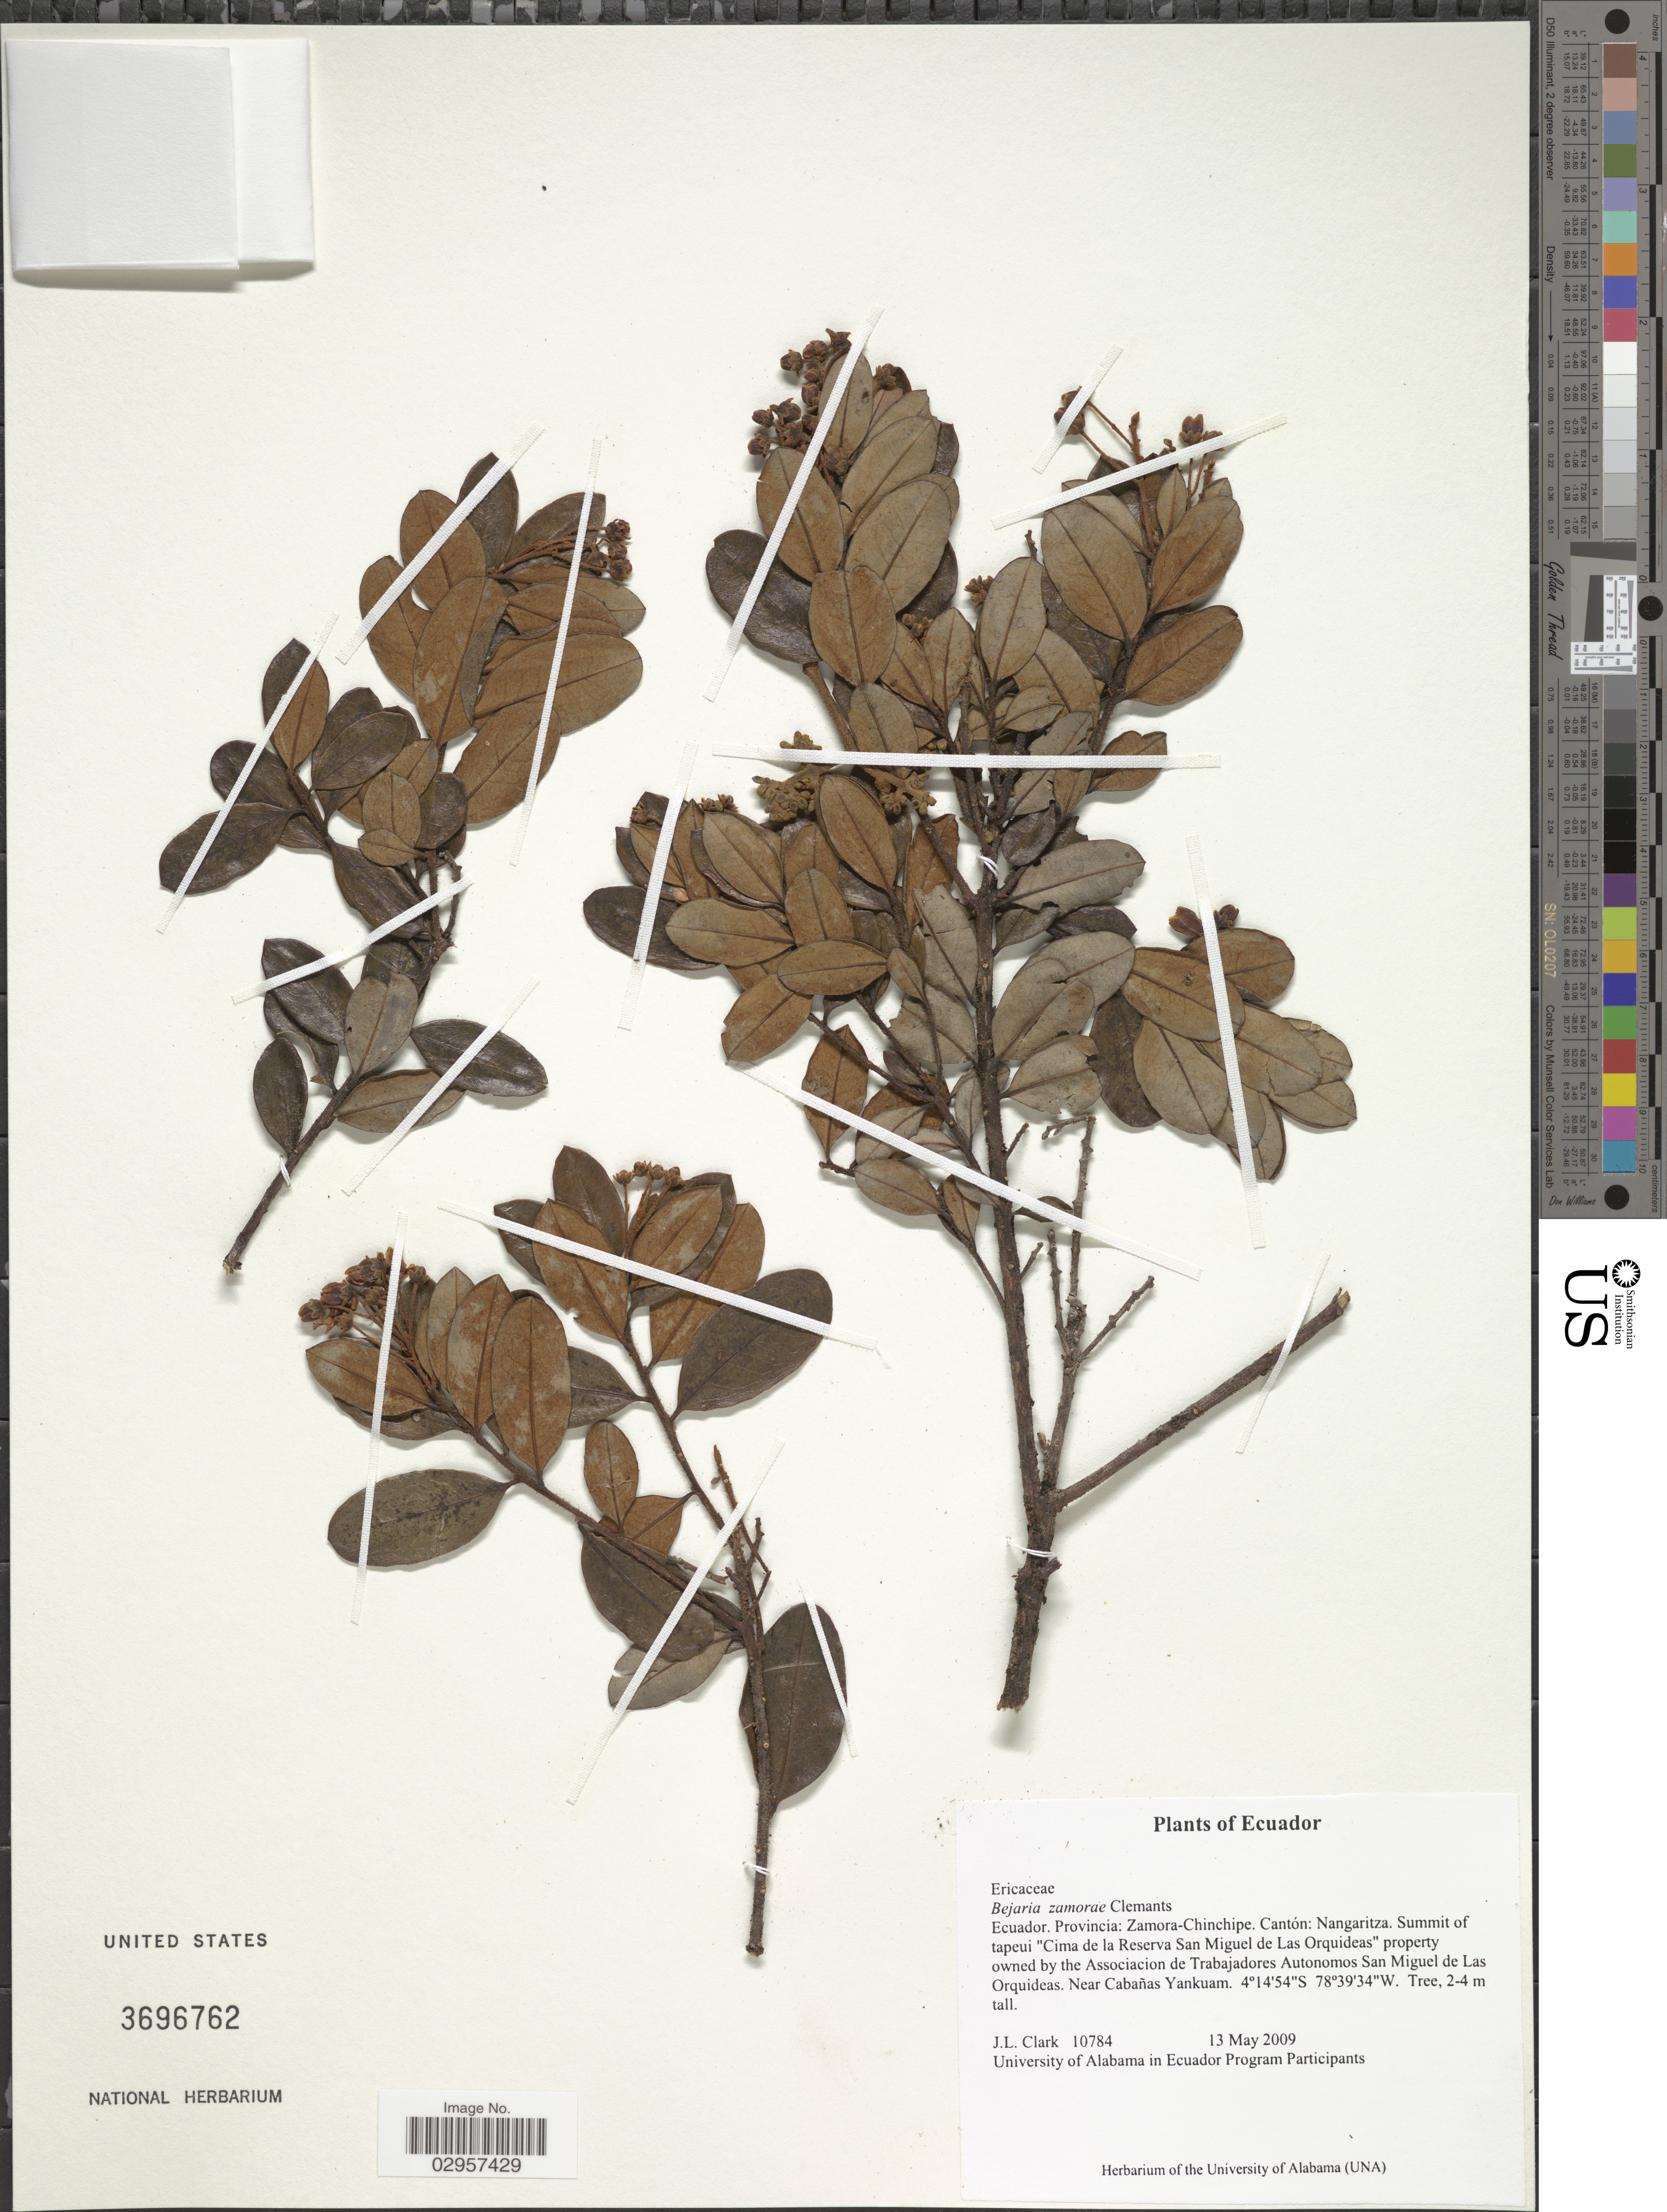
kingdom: Plantae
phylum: Tracheophyta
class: Magnoliopsida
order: Ericales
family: Ericaceae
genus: Bejaria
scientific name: Bejaria zamorae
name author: Clemants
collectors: J. L. Clark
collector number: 10784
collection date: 2009-05-13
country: Ecuador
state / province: Zamora-Chinchipe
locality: Cantón: Nangaritza, Summit of tapeui "Cima de la Reserva San Miguel de Las Orquideas" property owned by the Associacion de Trabajadores Autonomos San Miguel de Las Orquideas, Near Cabañas Yankuam.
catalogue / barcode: US 3696762